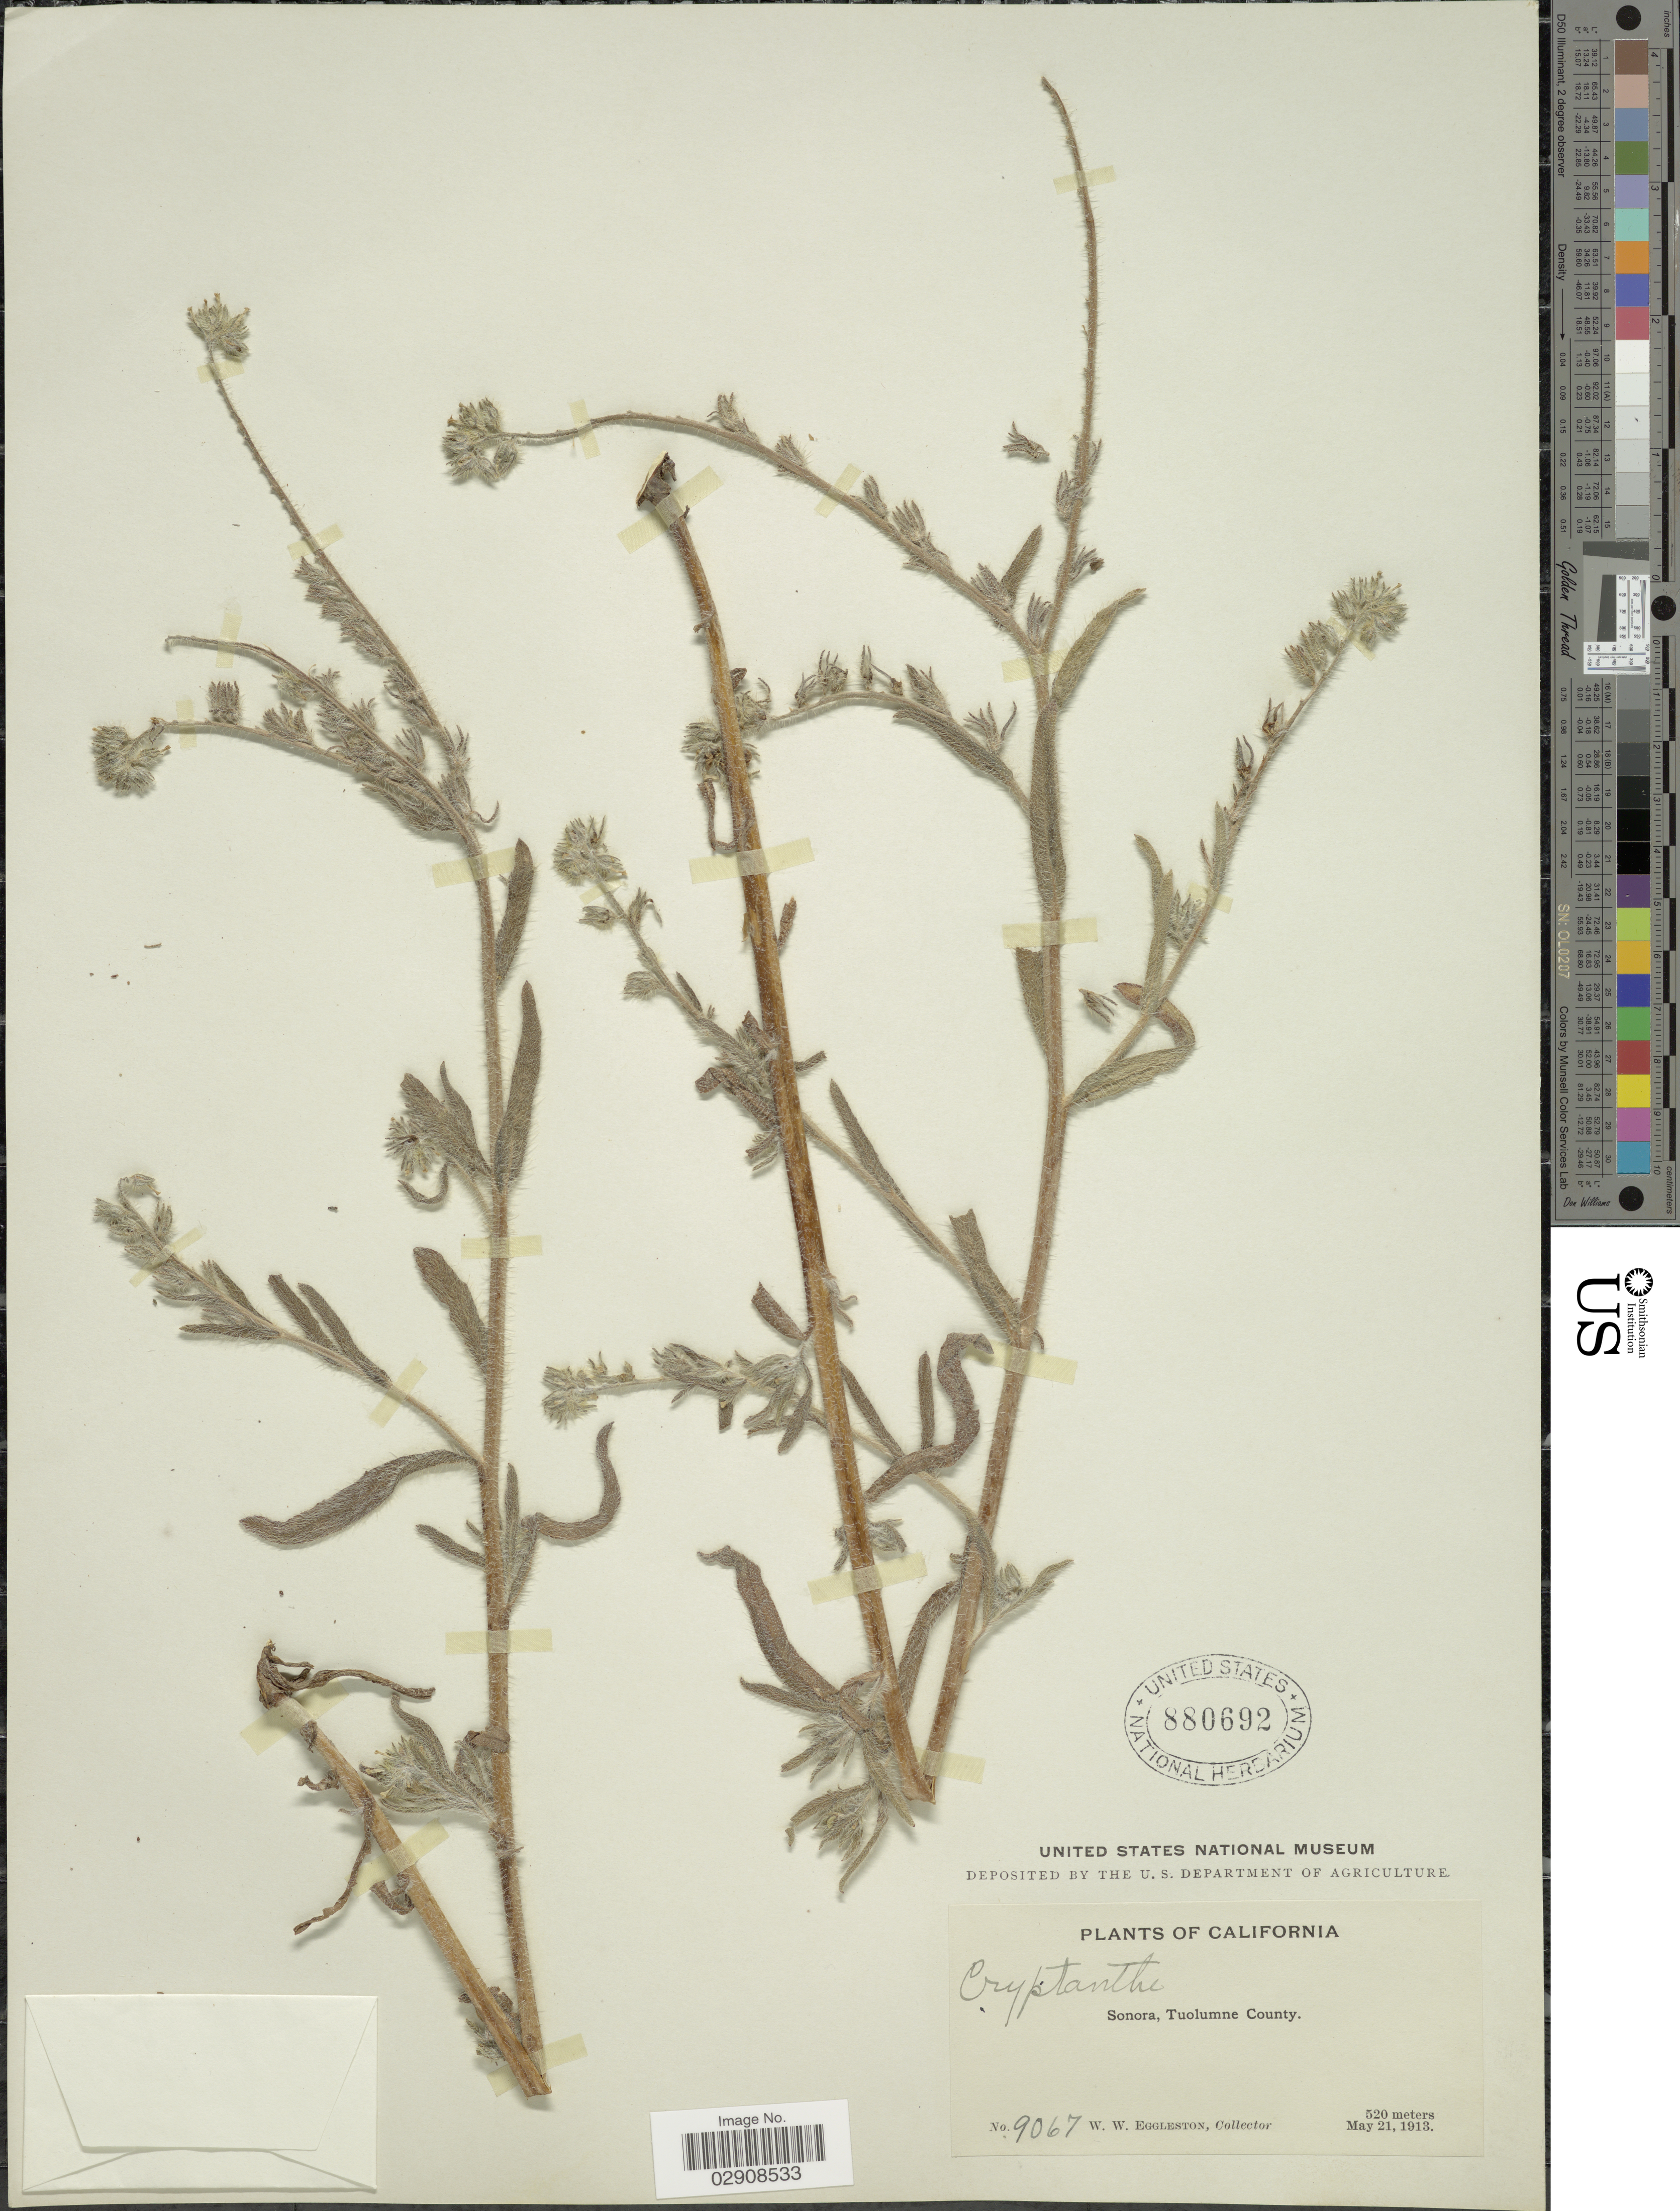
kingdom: Plantae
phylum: Tracheophyta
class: Magnoliopsida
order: Boraginales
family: Boraginaceae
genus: Cryptantha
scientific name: Cryptantha sp.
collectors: W. W. Eggleston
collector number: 9067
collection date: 1913-05-21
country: United States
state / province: California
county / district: Tuolumne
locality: Sonora, Tuolumne County.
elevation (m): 520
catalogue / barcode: US 880692